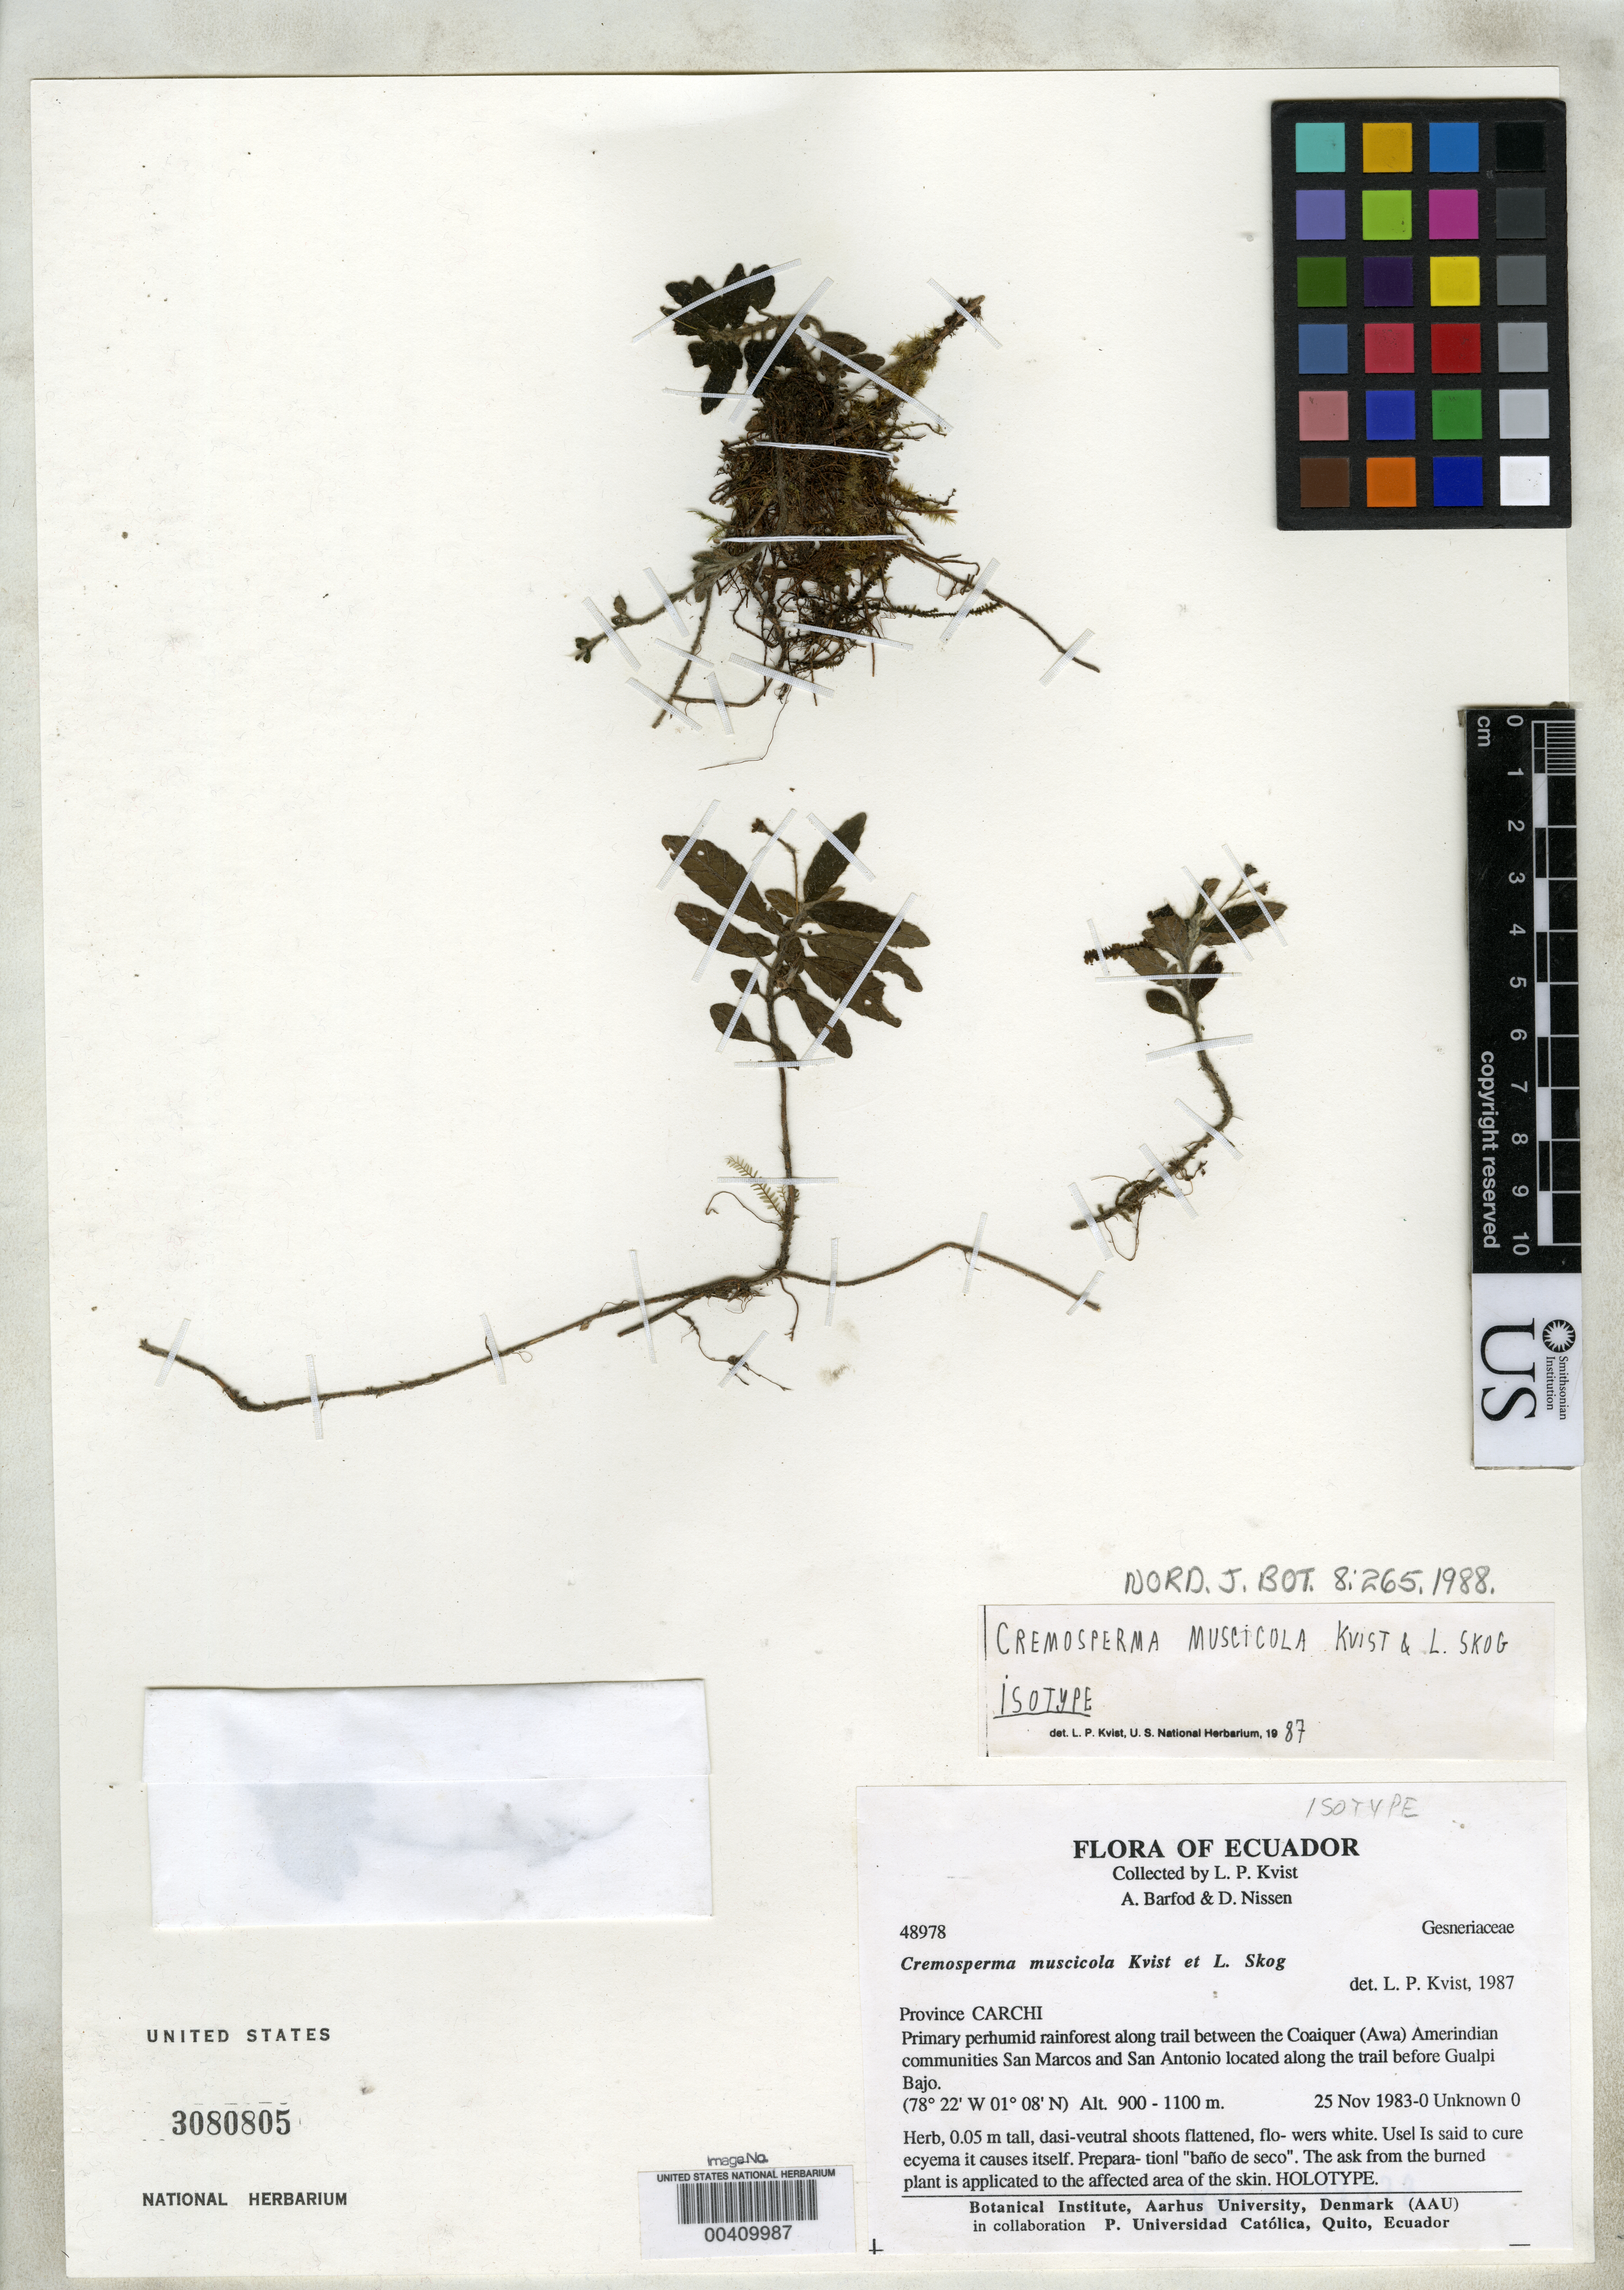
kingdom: Plantae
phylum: Tracheophyta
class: Magnoliopsida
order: Lamiales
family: Gesneriaceae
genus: Cremosperma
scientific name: Cremosperma muscicola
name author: L.P. Kvist & L.E. Skog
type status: Isotype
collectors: L. P. Kvist, A. S, Barfod & D. Nissen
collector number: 48978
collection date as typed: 25 Nov 1983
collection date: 1983-11-25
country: Ecuador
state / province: Carchi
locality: Trail between Coaiquer (Awa) Amerindian communities San Marcos & San Antonia located along Gualpi Bajo.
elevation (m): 900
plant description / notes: "HOLOTYPE" according to label, but protologue designates holotype at AAU.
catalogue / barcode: US 3080805